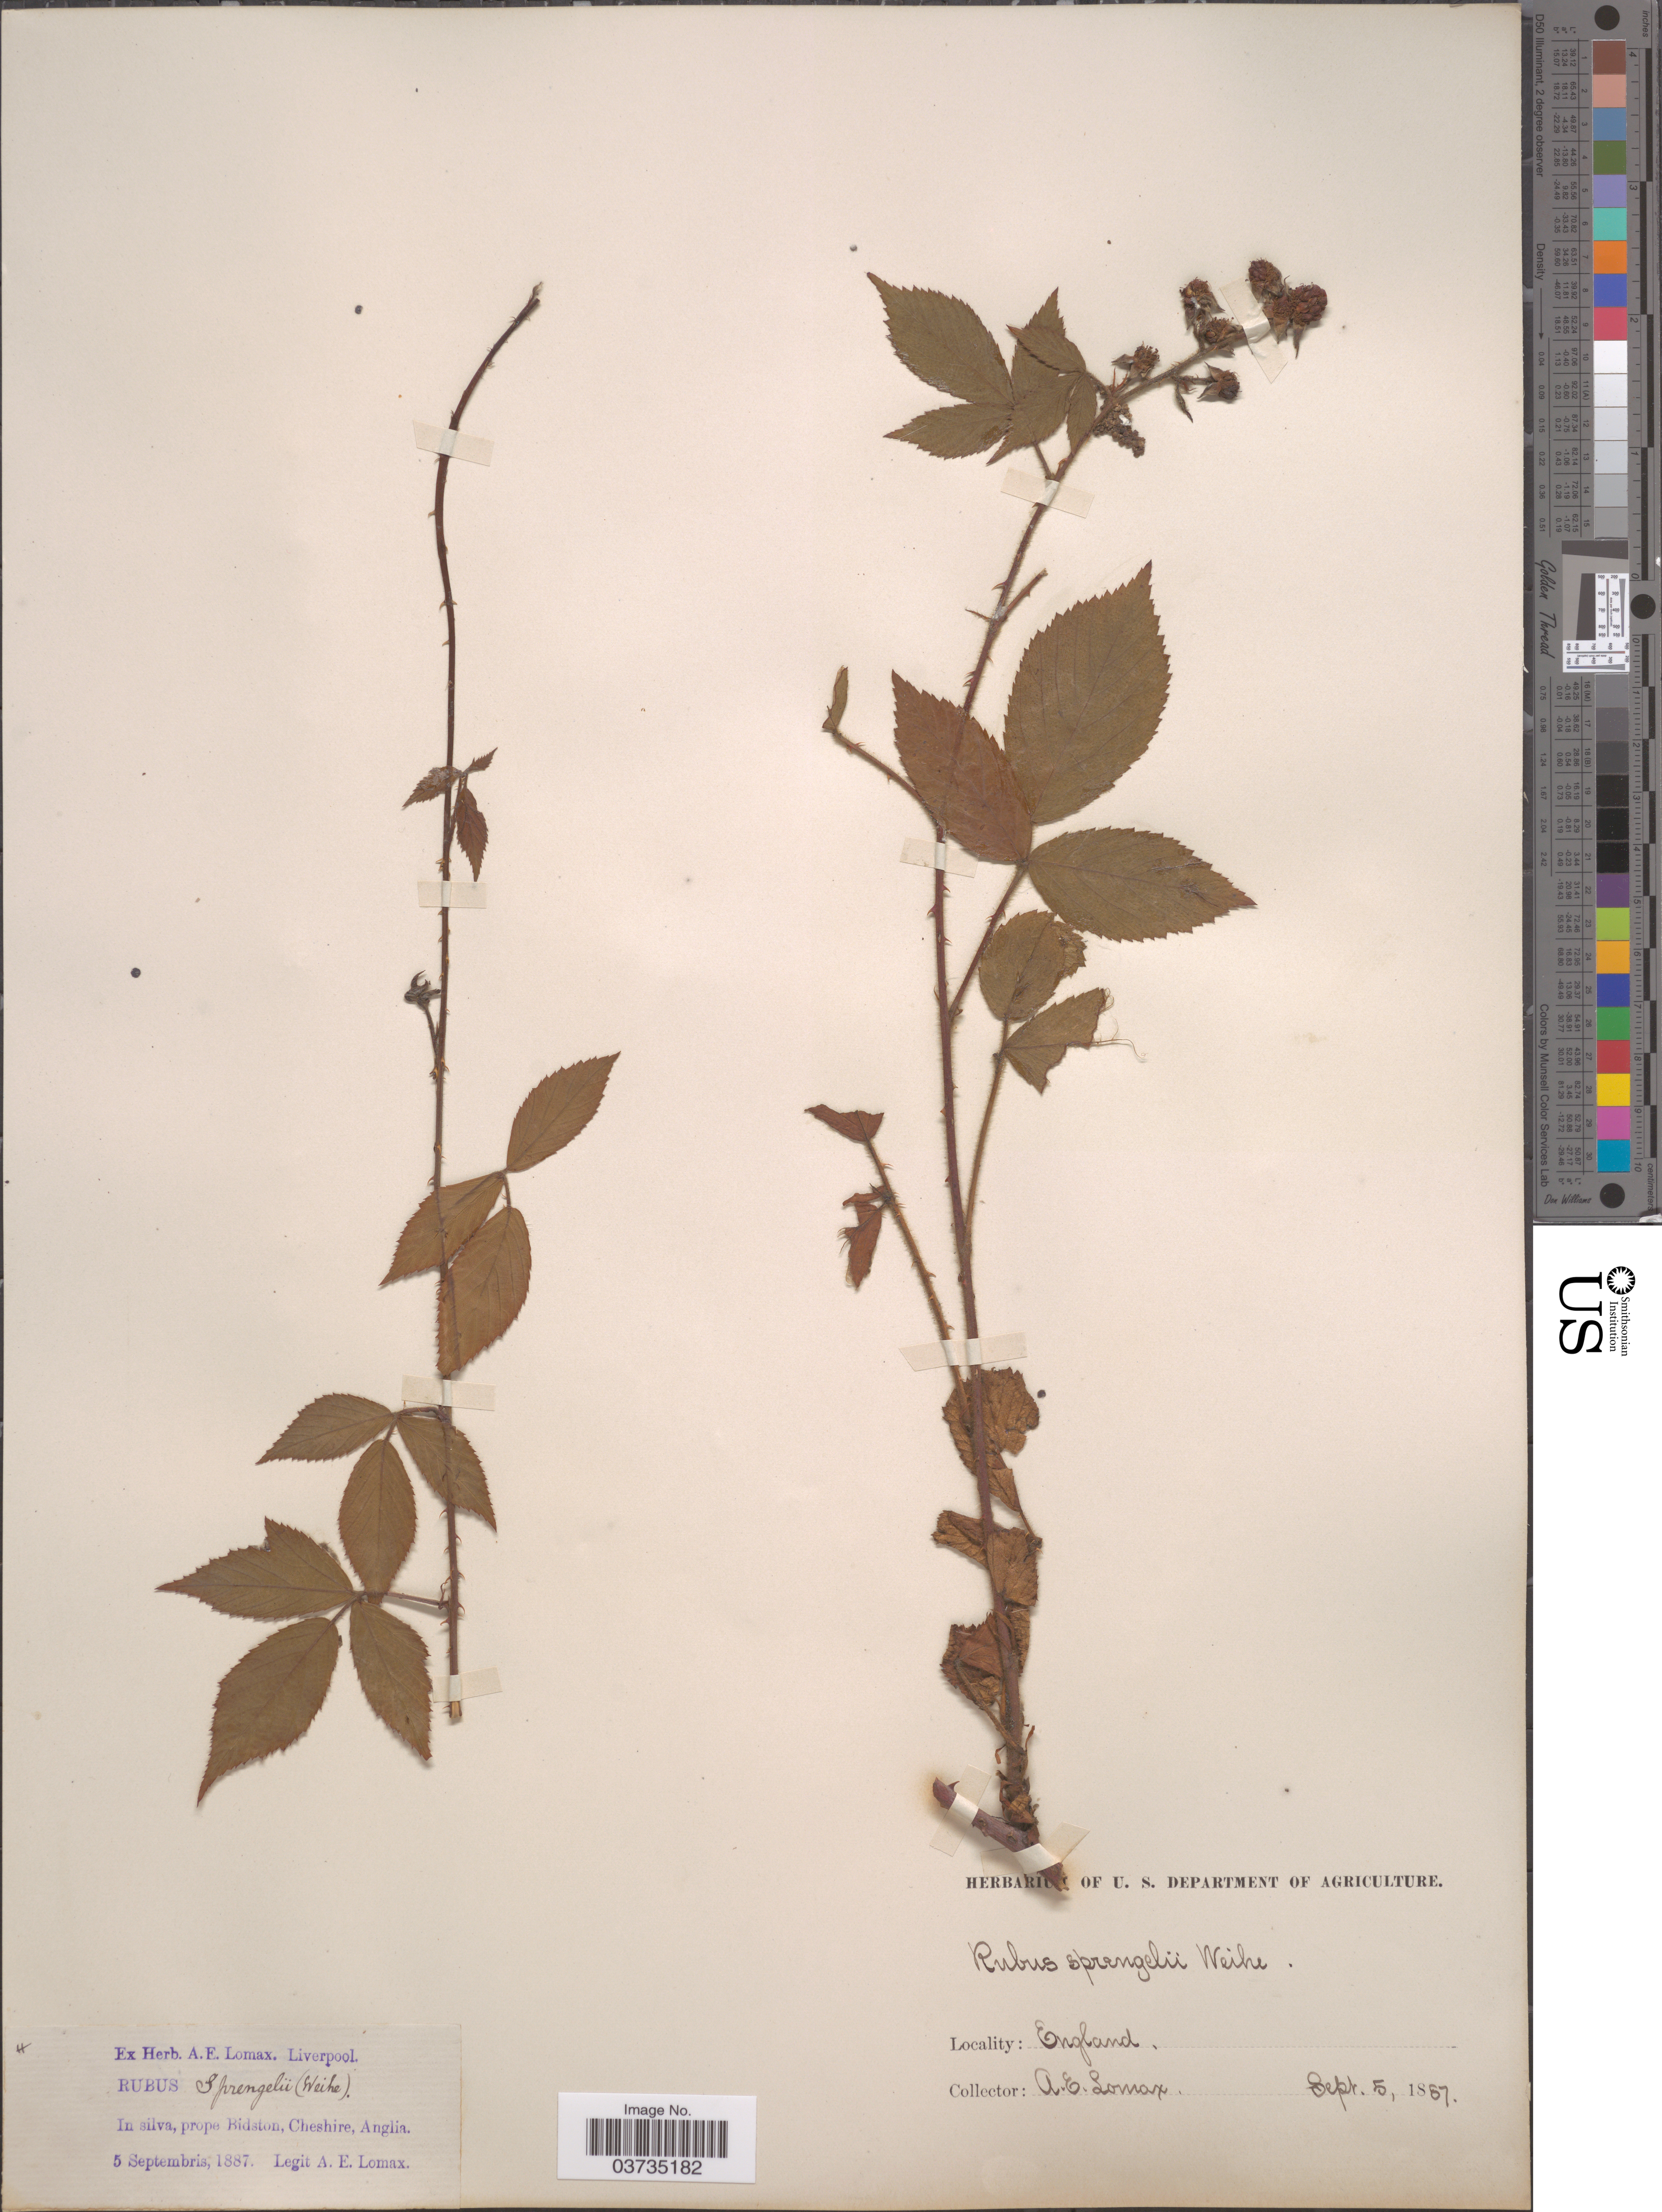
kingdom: Plantae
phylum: Tracheophyta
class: Magnoliopsida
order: Rosales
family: Rosaceae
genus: Rubus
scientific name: Rubus sprengelii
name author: Weihe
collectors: A. Lomax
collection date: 1887-09-05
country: United Kingdom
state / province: England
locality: In silva, prope Bidston, Cheshire, Anglia.